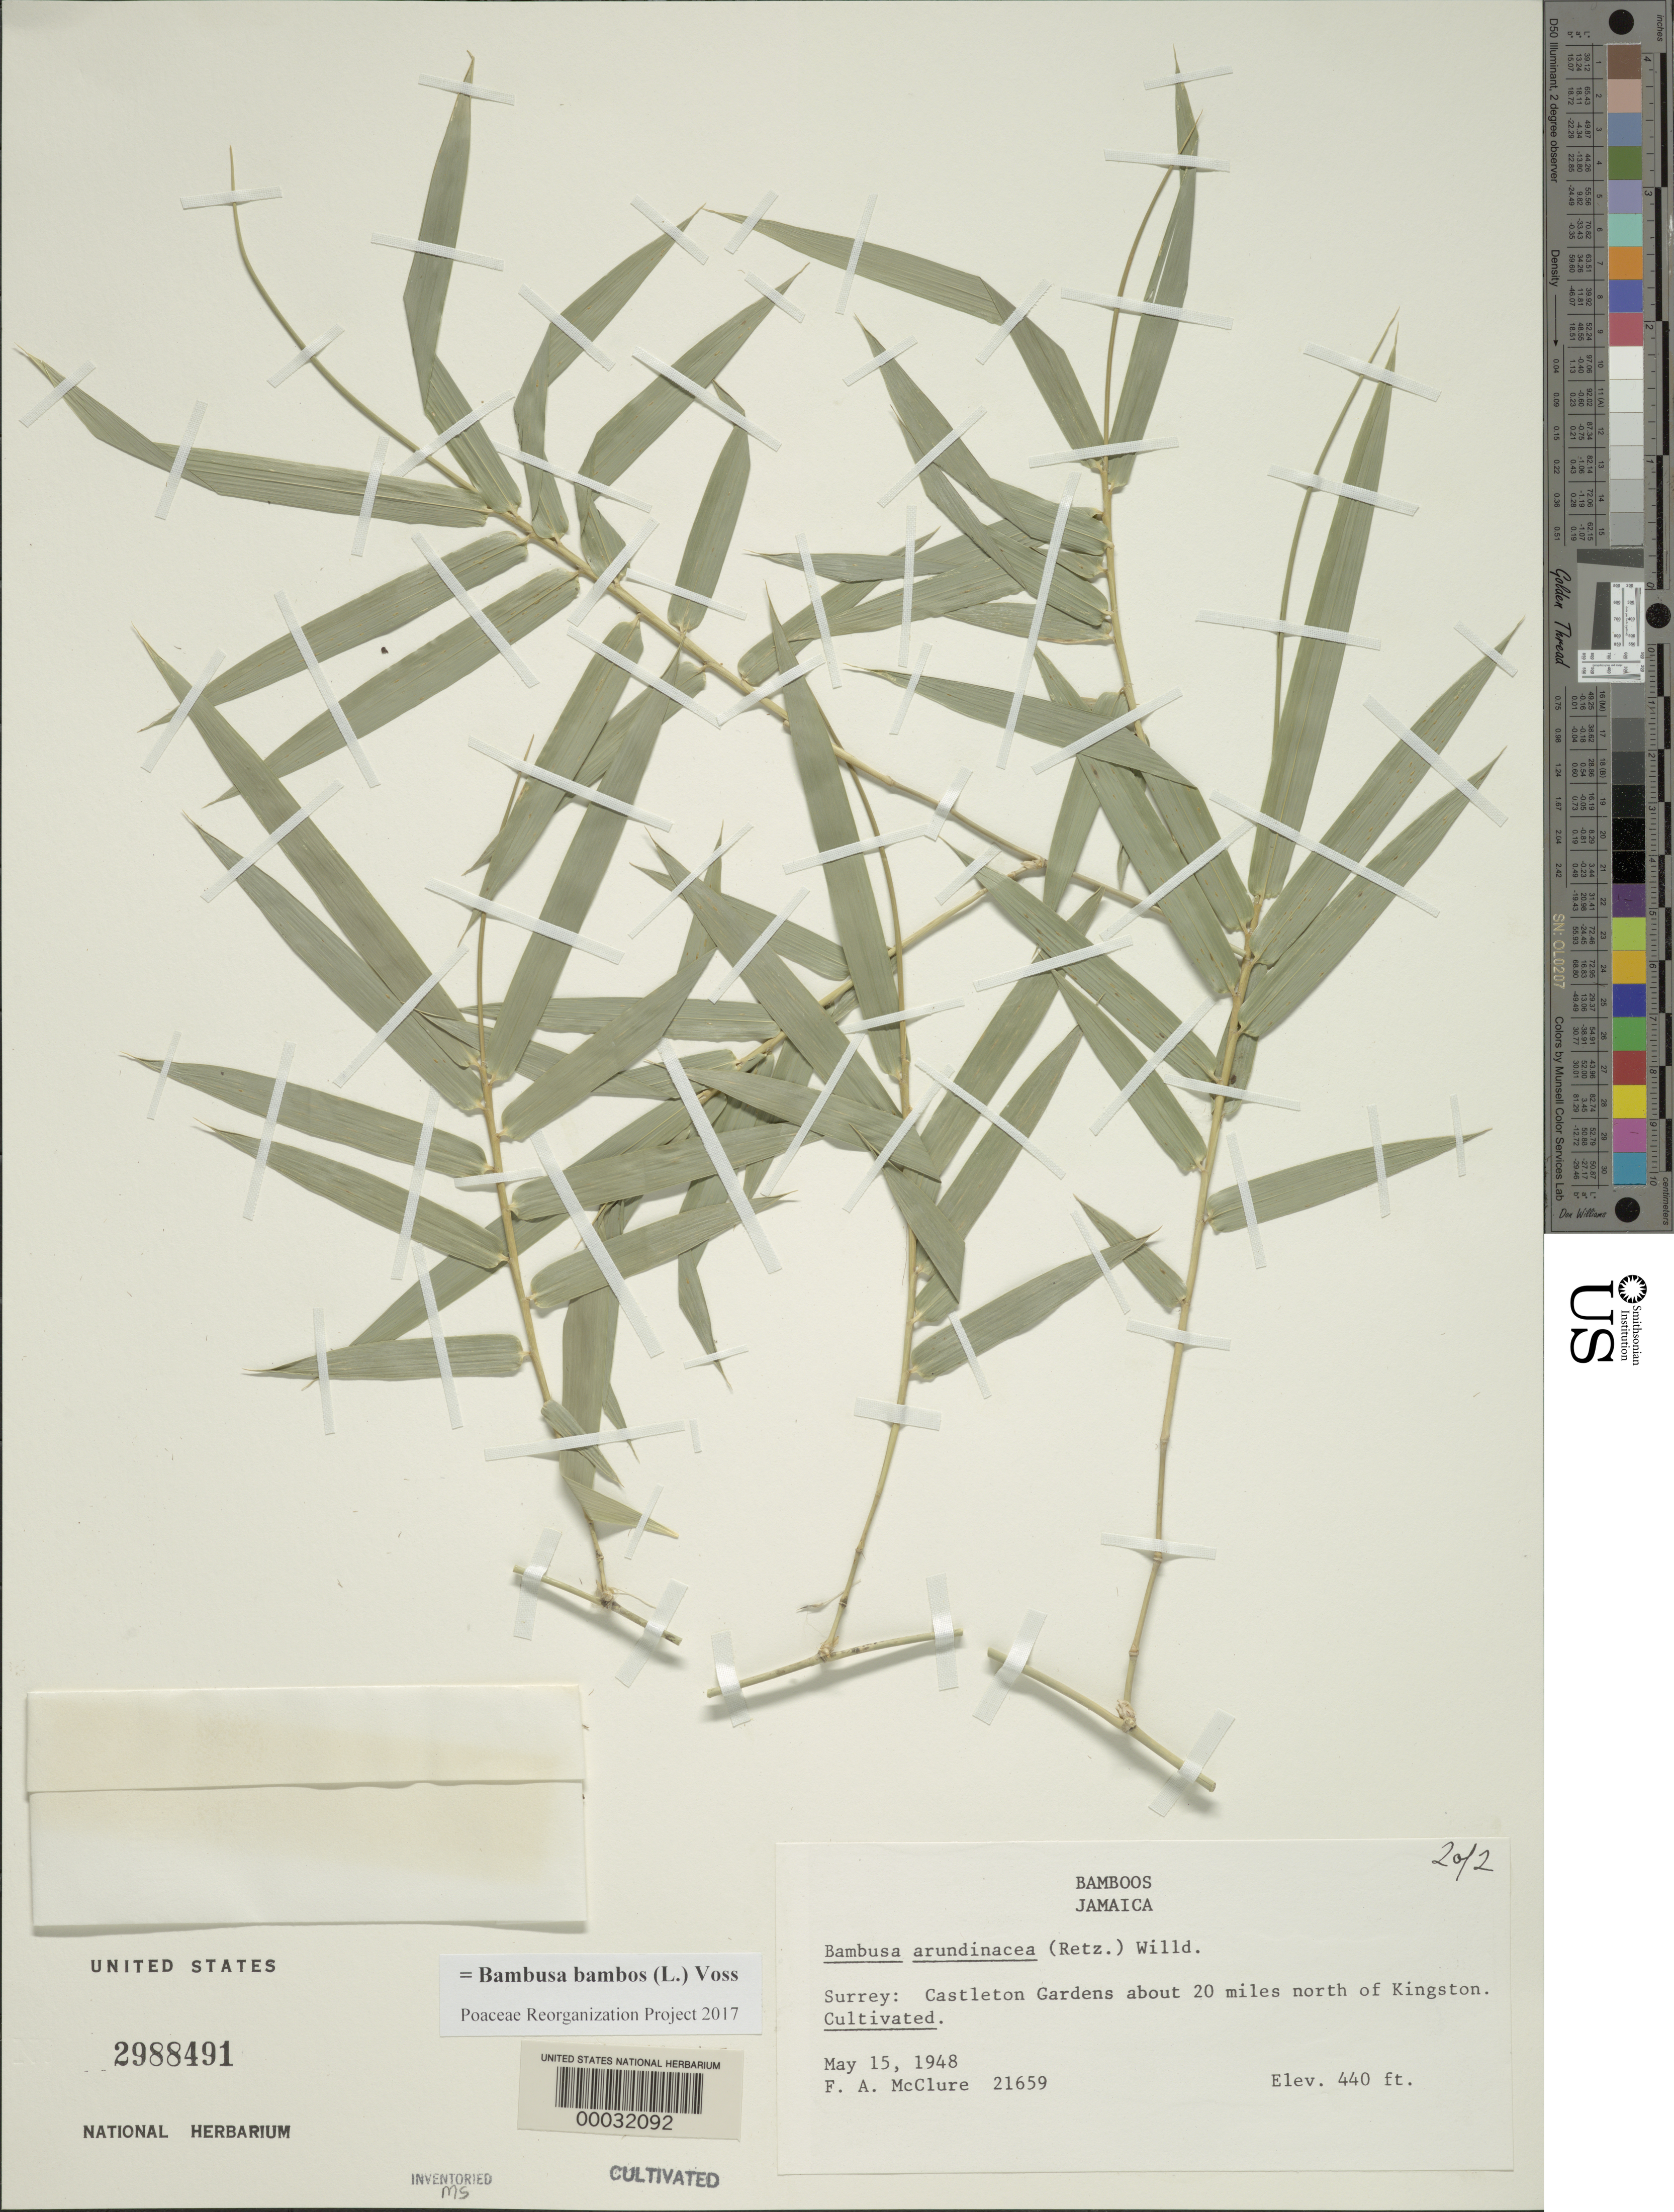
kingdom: Plantae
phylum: Tracheophyta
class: Liliopsida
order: Poales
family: Poaceae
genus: Bambusa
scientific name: Bambusa bambos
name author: (L.) Voss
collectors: F. A. McClure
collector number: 21659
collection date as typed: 15 May 1948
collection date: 1948-05-15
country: Jamaica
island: Greater Antilles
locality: Castleton gardens-surrey, kingston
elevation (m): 134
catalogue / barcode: US 2988491